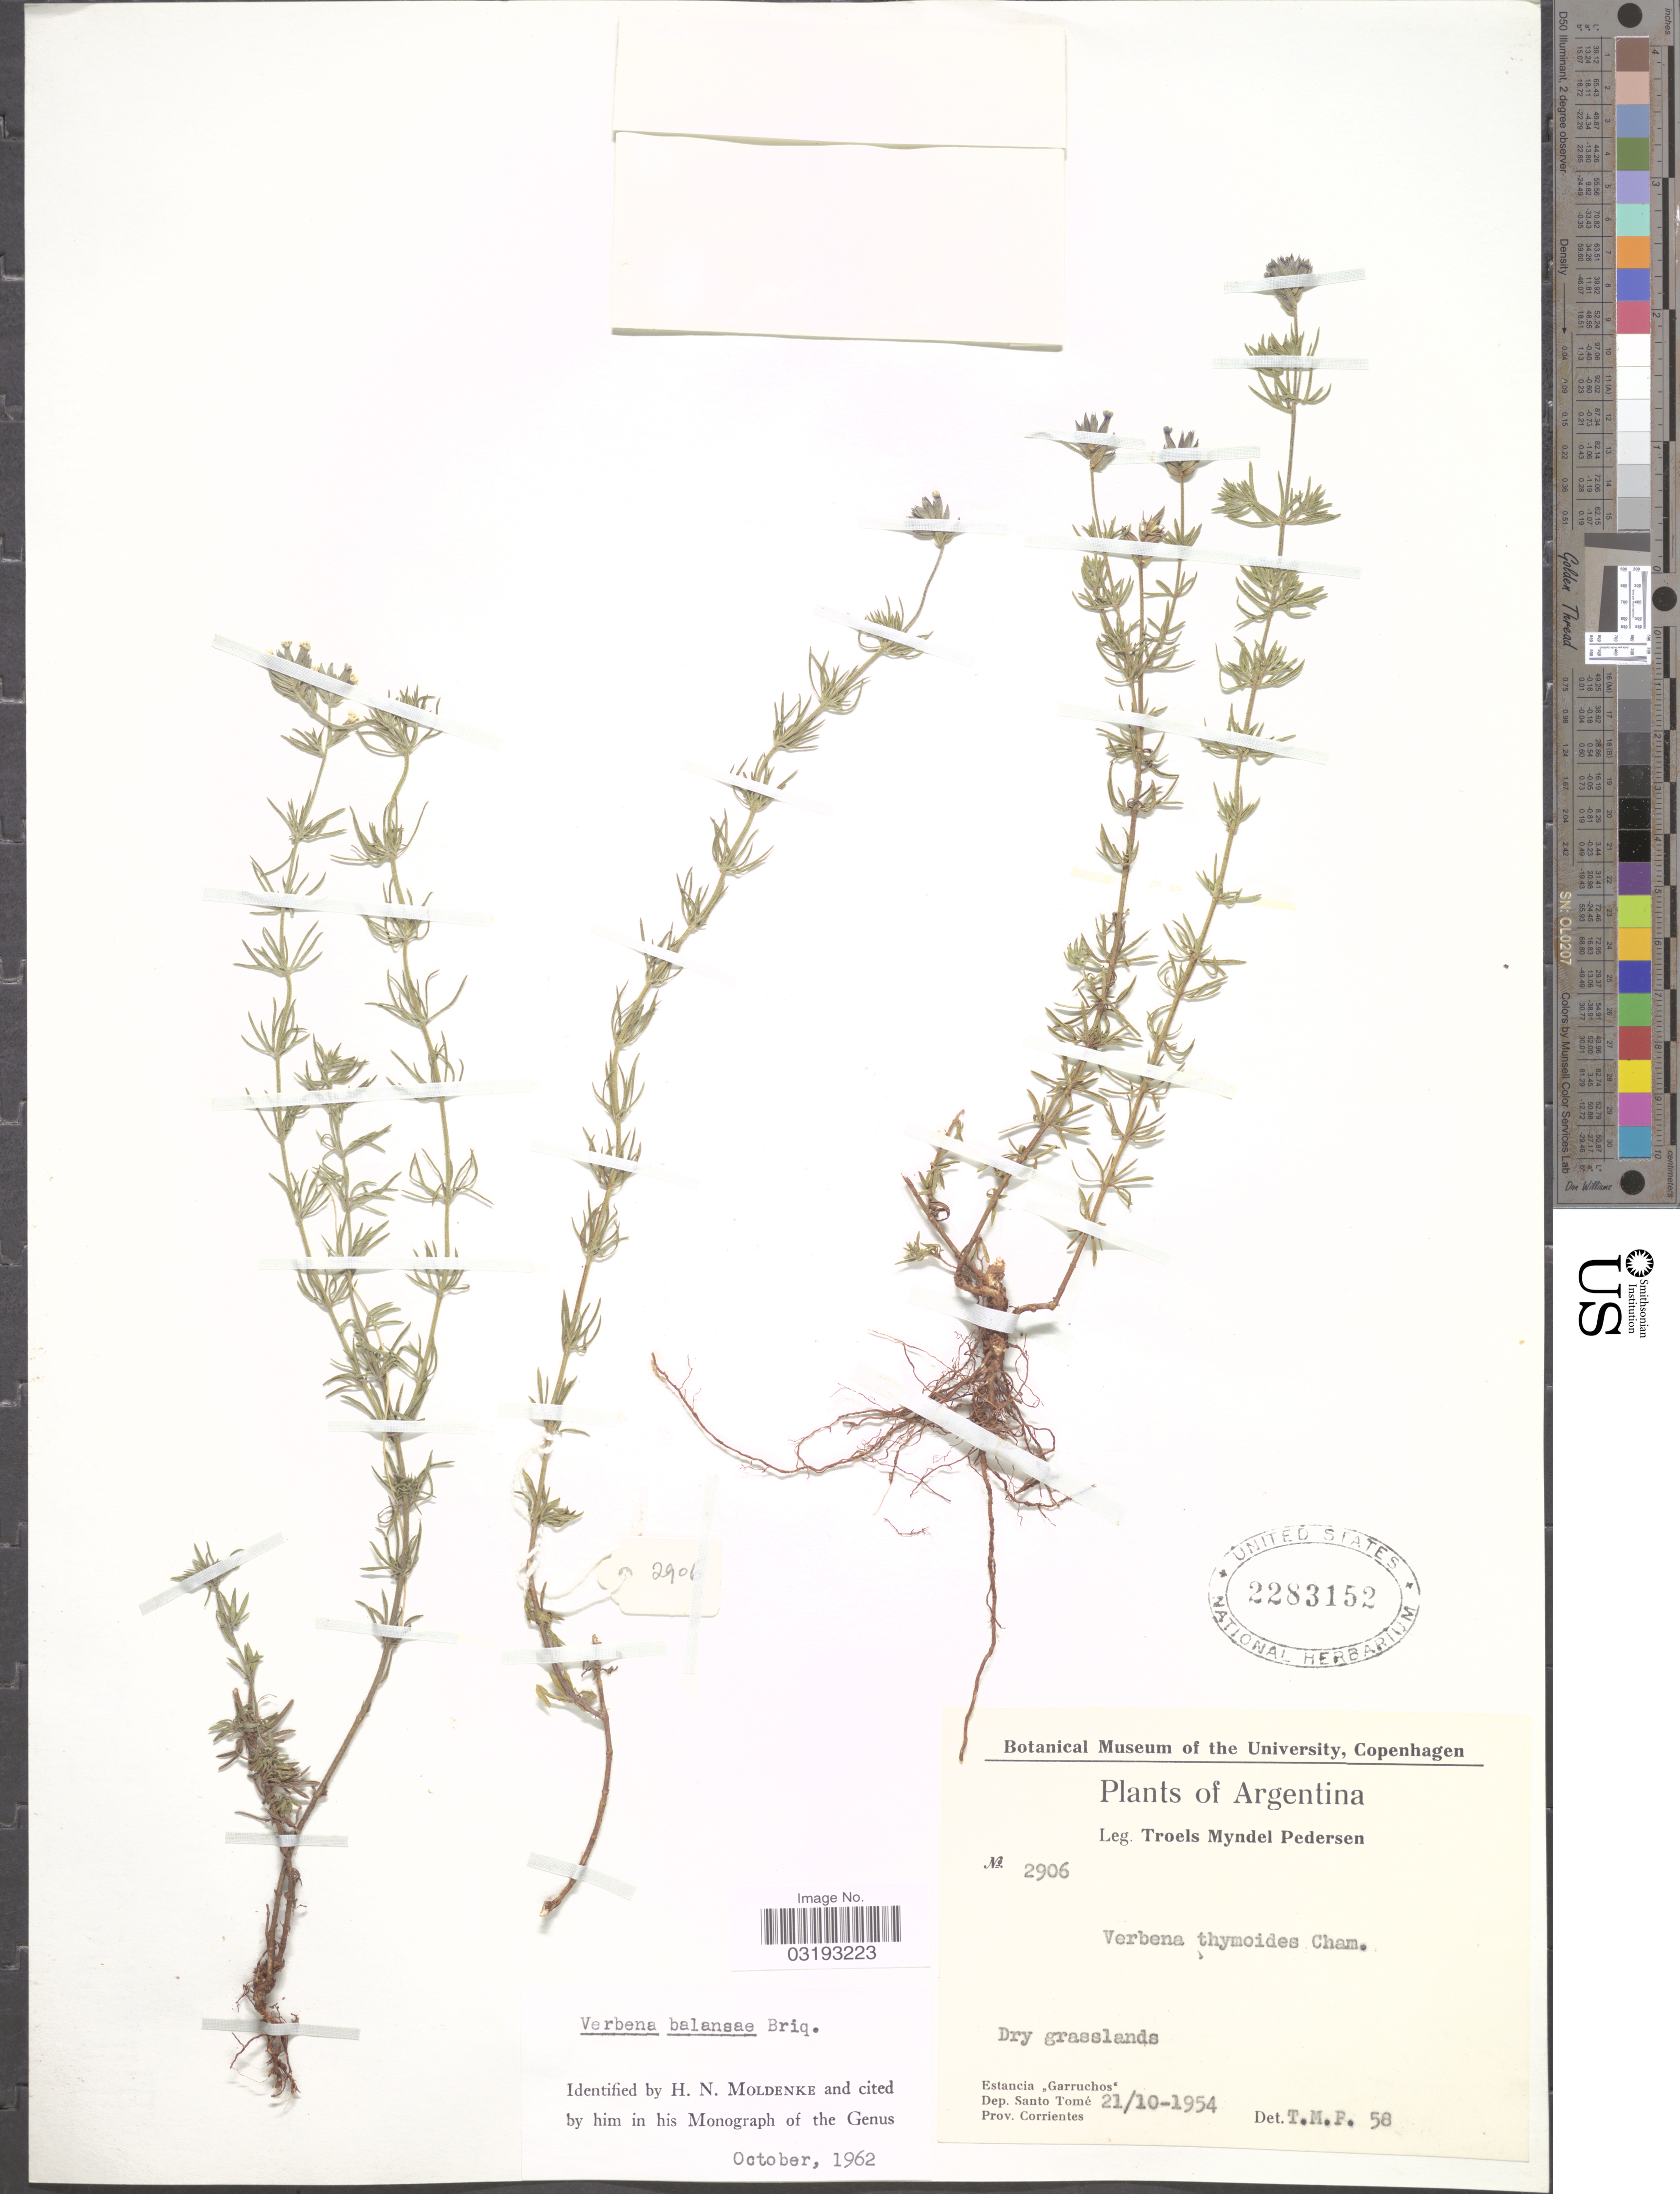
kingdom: Plantae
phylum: Tracheophyta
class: Magnoliopsida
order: Lamiales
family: Verbenaceae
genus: Verbena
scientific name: Verbena balansae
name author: Briq.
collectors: T. Pederson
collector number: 2906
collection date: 1954-10-21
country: Argentina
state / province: Corrientes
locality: Estancia "Garruchos". Dep. Santo Tomé.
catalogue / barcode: US 2283152